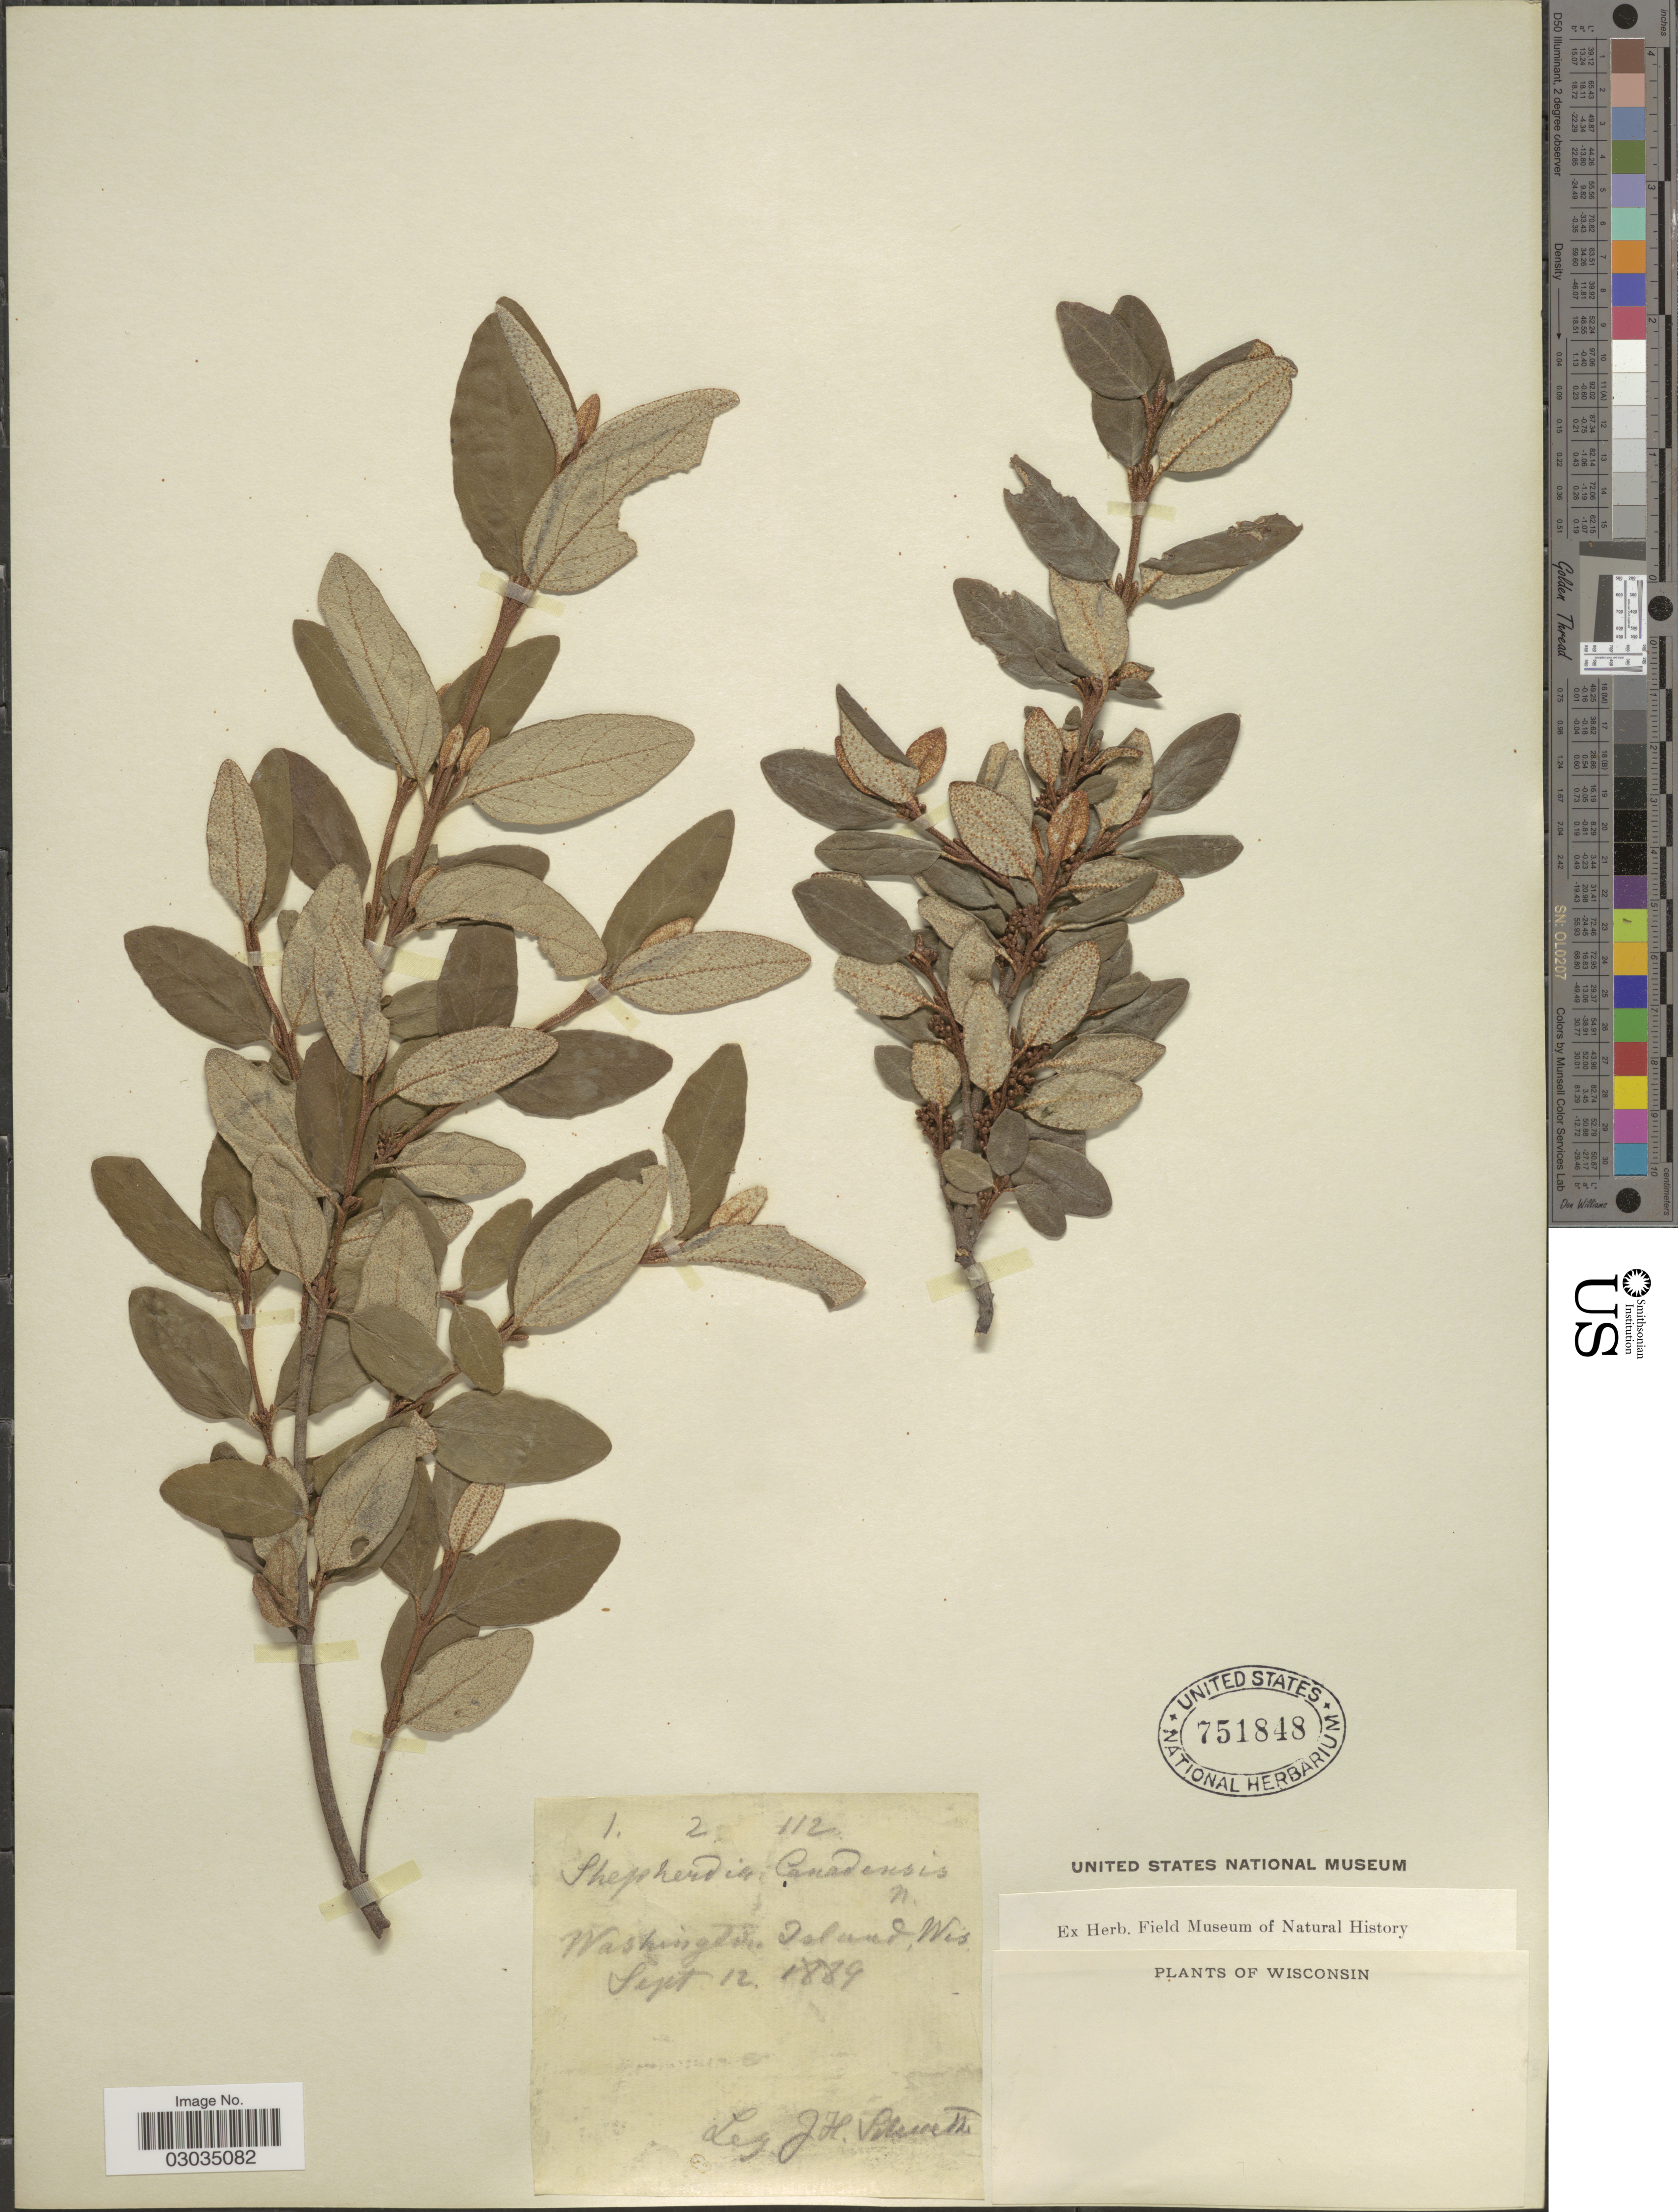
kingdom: Plantae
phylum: Tracheophyta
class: Magnoliopsida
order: Rosales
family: Elaeagnaceae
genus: Shepherdia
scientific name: Shepherdia canadensis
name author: (L.) Nutt.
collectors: J. H. Schuette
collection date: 1889-09-12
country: United States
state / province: Wisconsin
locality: Washington Island, Wis.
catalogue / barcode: US 751848